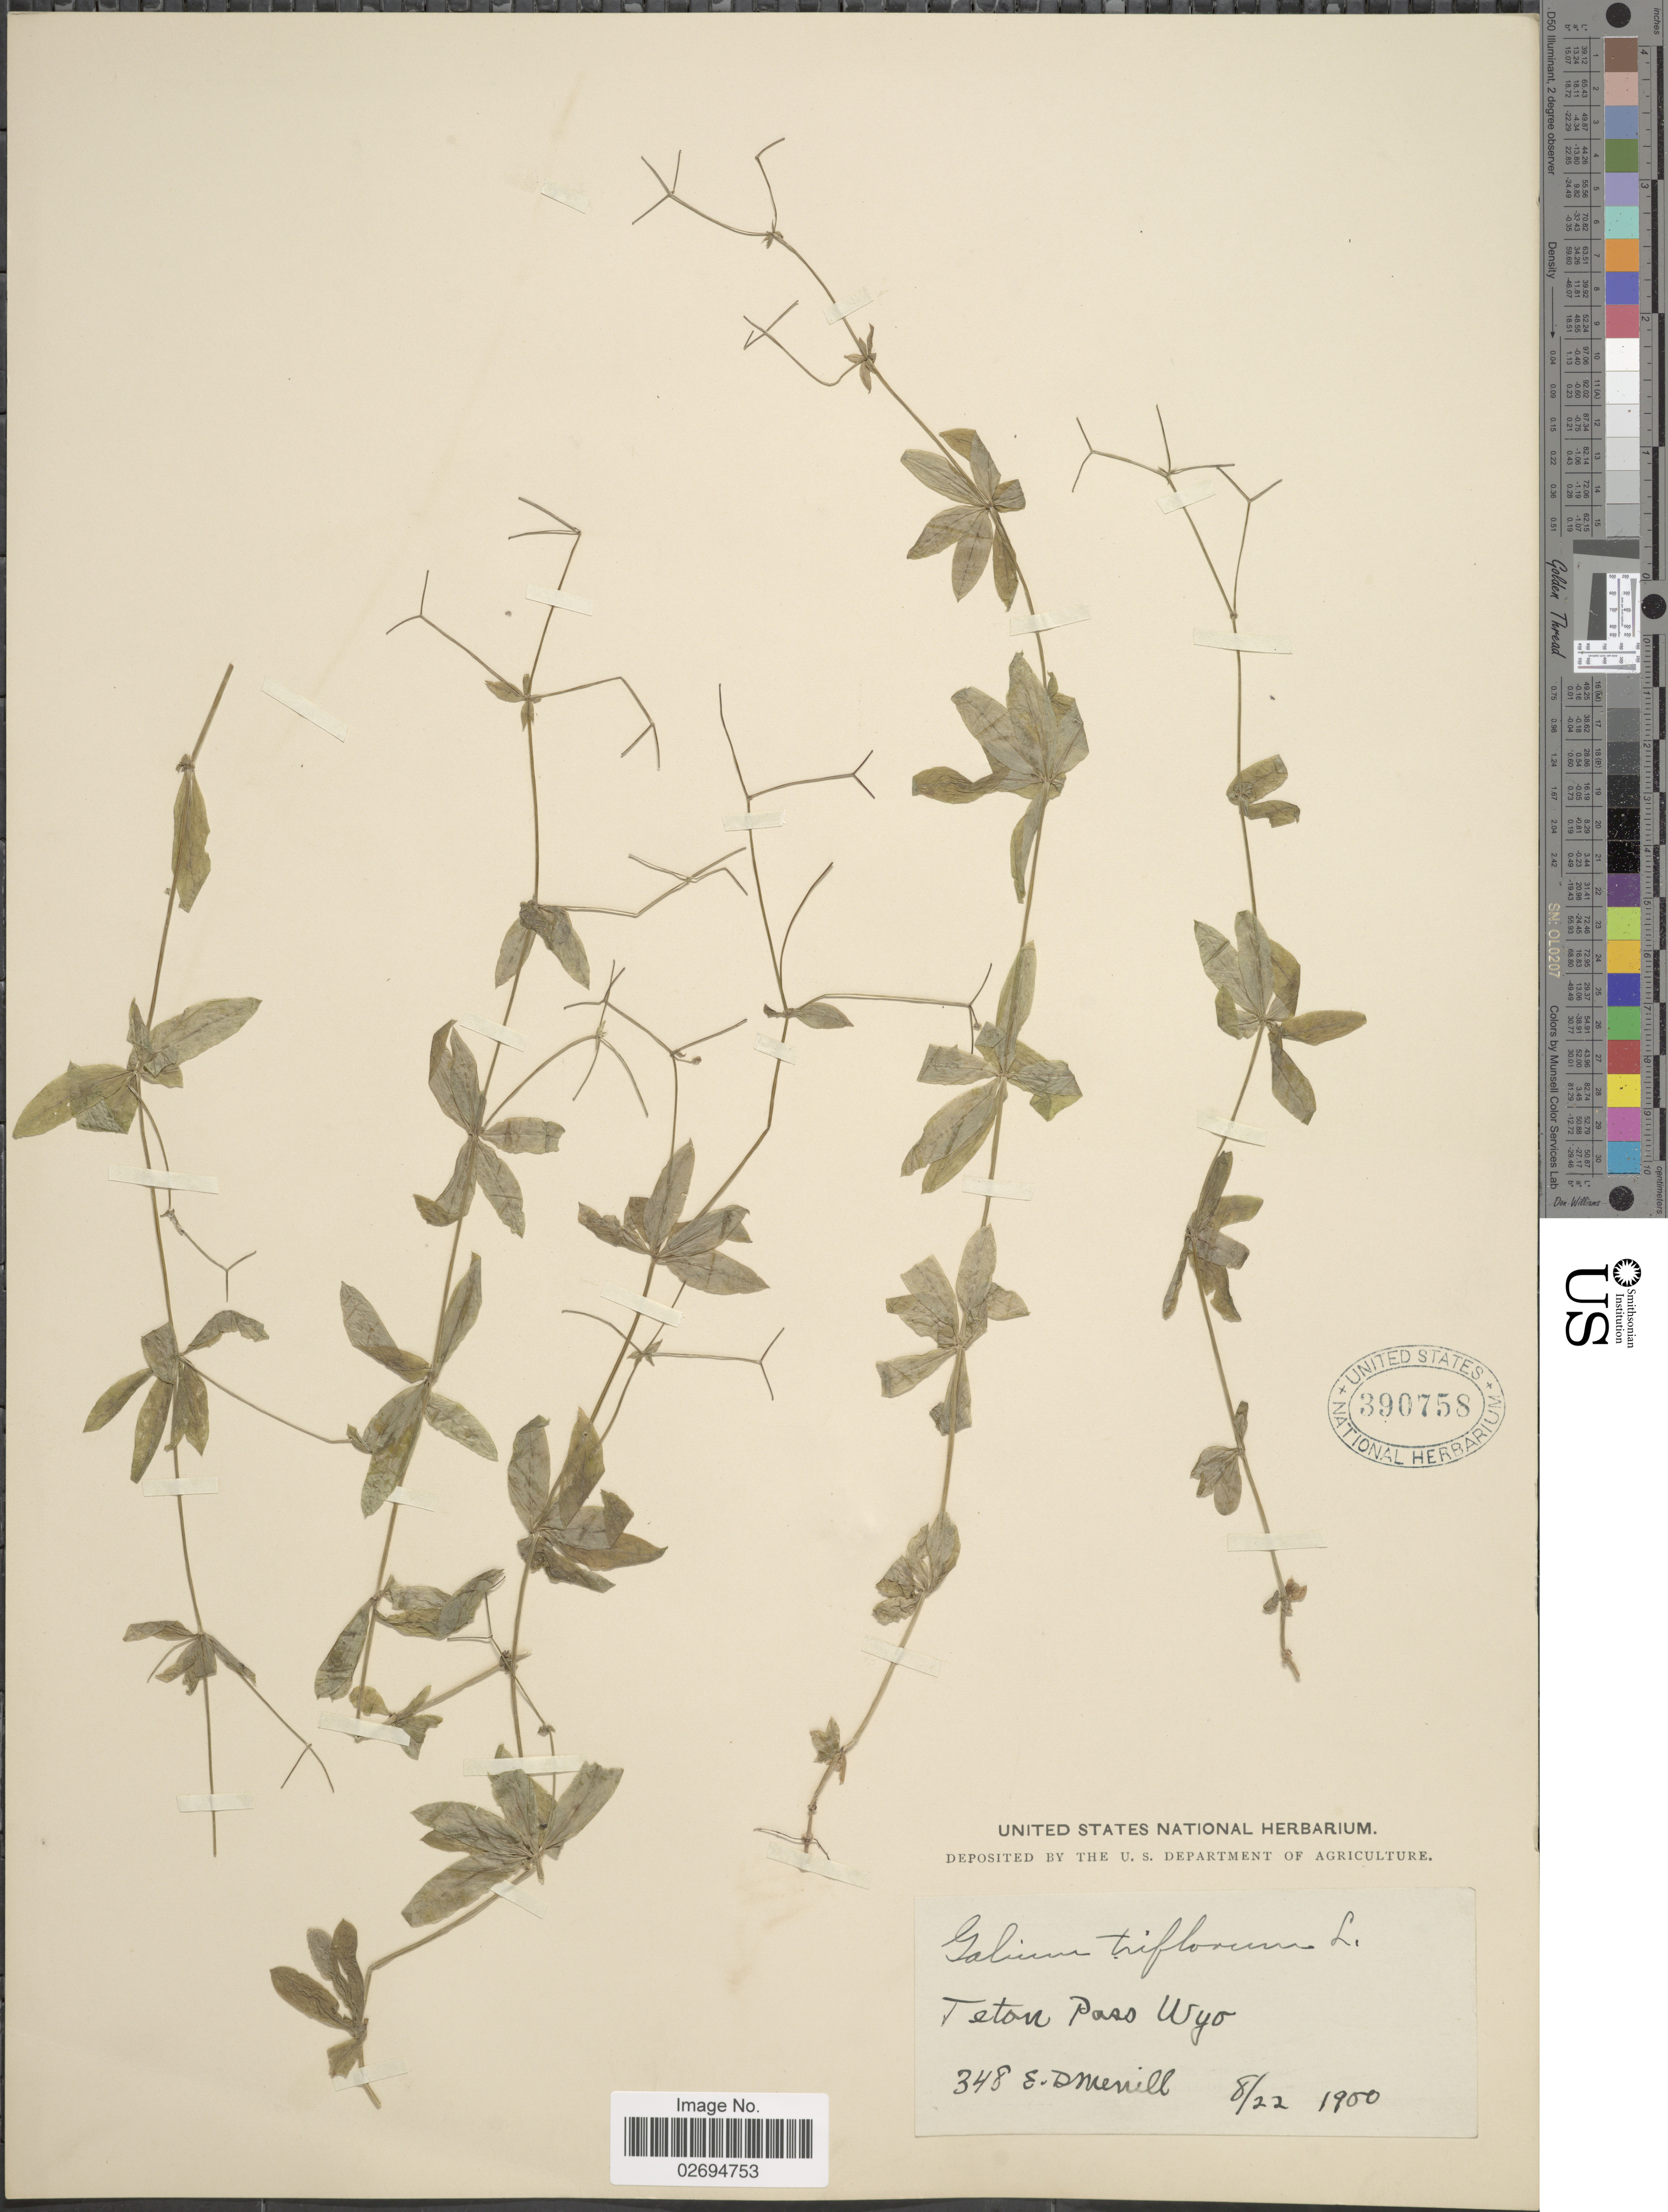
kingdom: Plantae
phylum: Tracheophyta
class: Magnoliopsida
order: Gentianales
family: Rubiaceae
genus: Galium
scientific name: Galium triflorum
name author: Michx.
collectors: E. D. Merrill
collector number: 348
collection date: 1900-08-22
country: United States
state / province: Wyoming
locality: Teton Paso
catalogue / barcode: US 390758